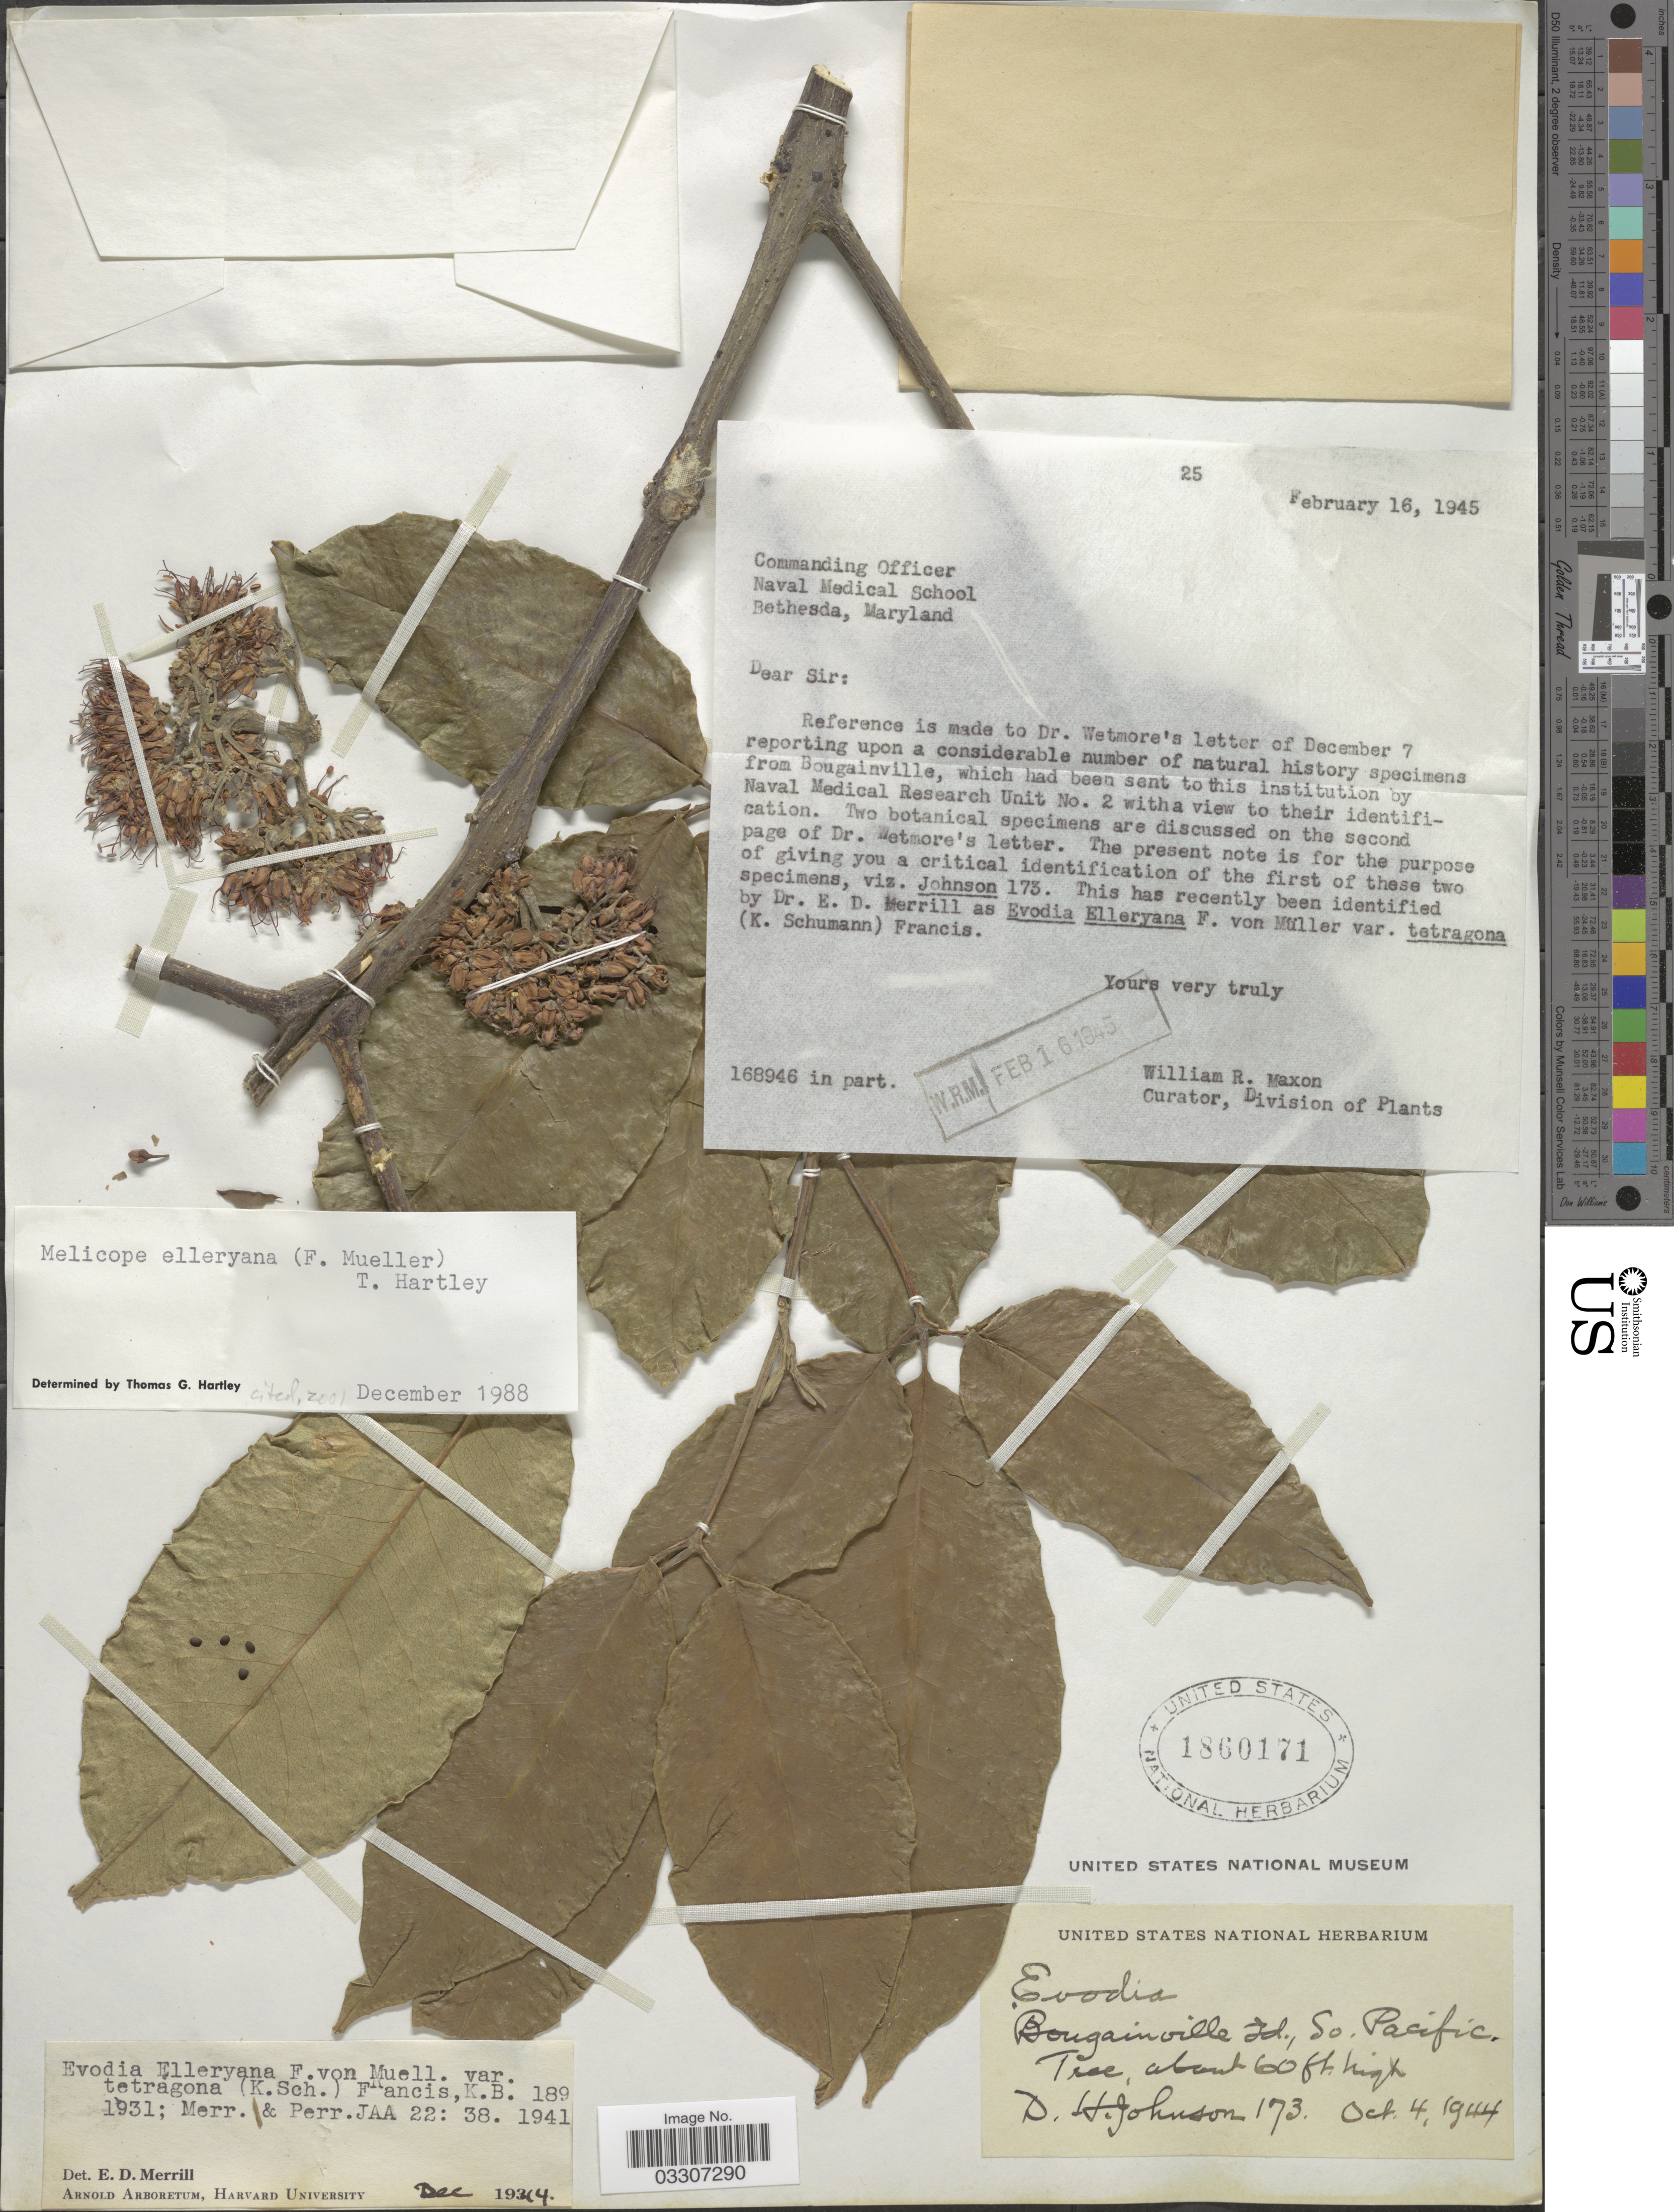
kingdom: Plantae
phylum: Tracheophyta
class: Magnoliopsida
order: Sapindales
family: Rutaceae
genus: Melicope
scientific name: Melicope elleryana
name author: (F. Muell.) T.G. Hartley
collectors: D.H. Johnson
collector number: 173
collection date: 1944-10-04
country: Papua New Guinea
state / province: Bougainville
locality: Bougainville Id., So. Pacific.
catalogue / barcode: US 1860171